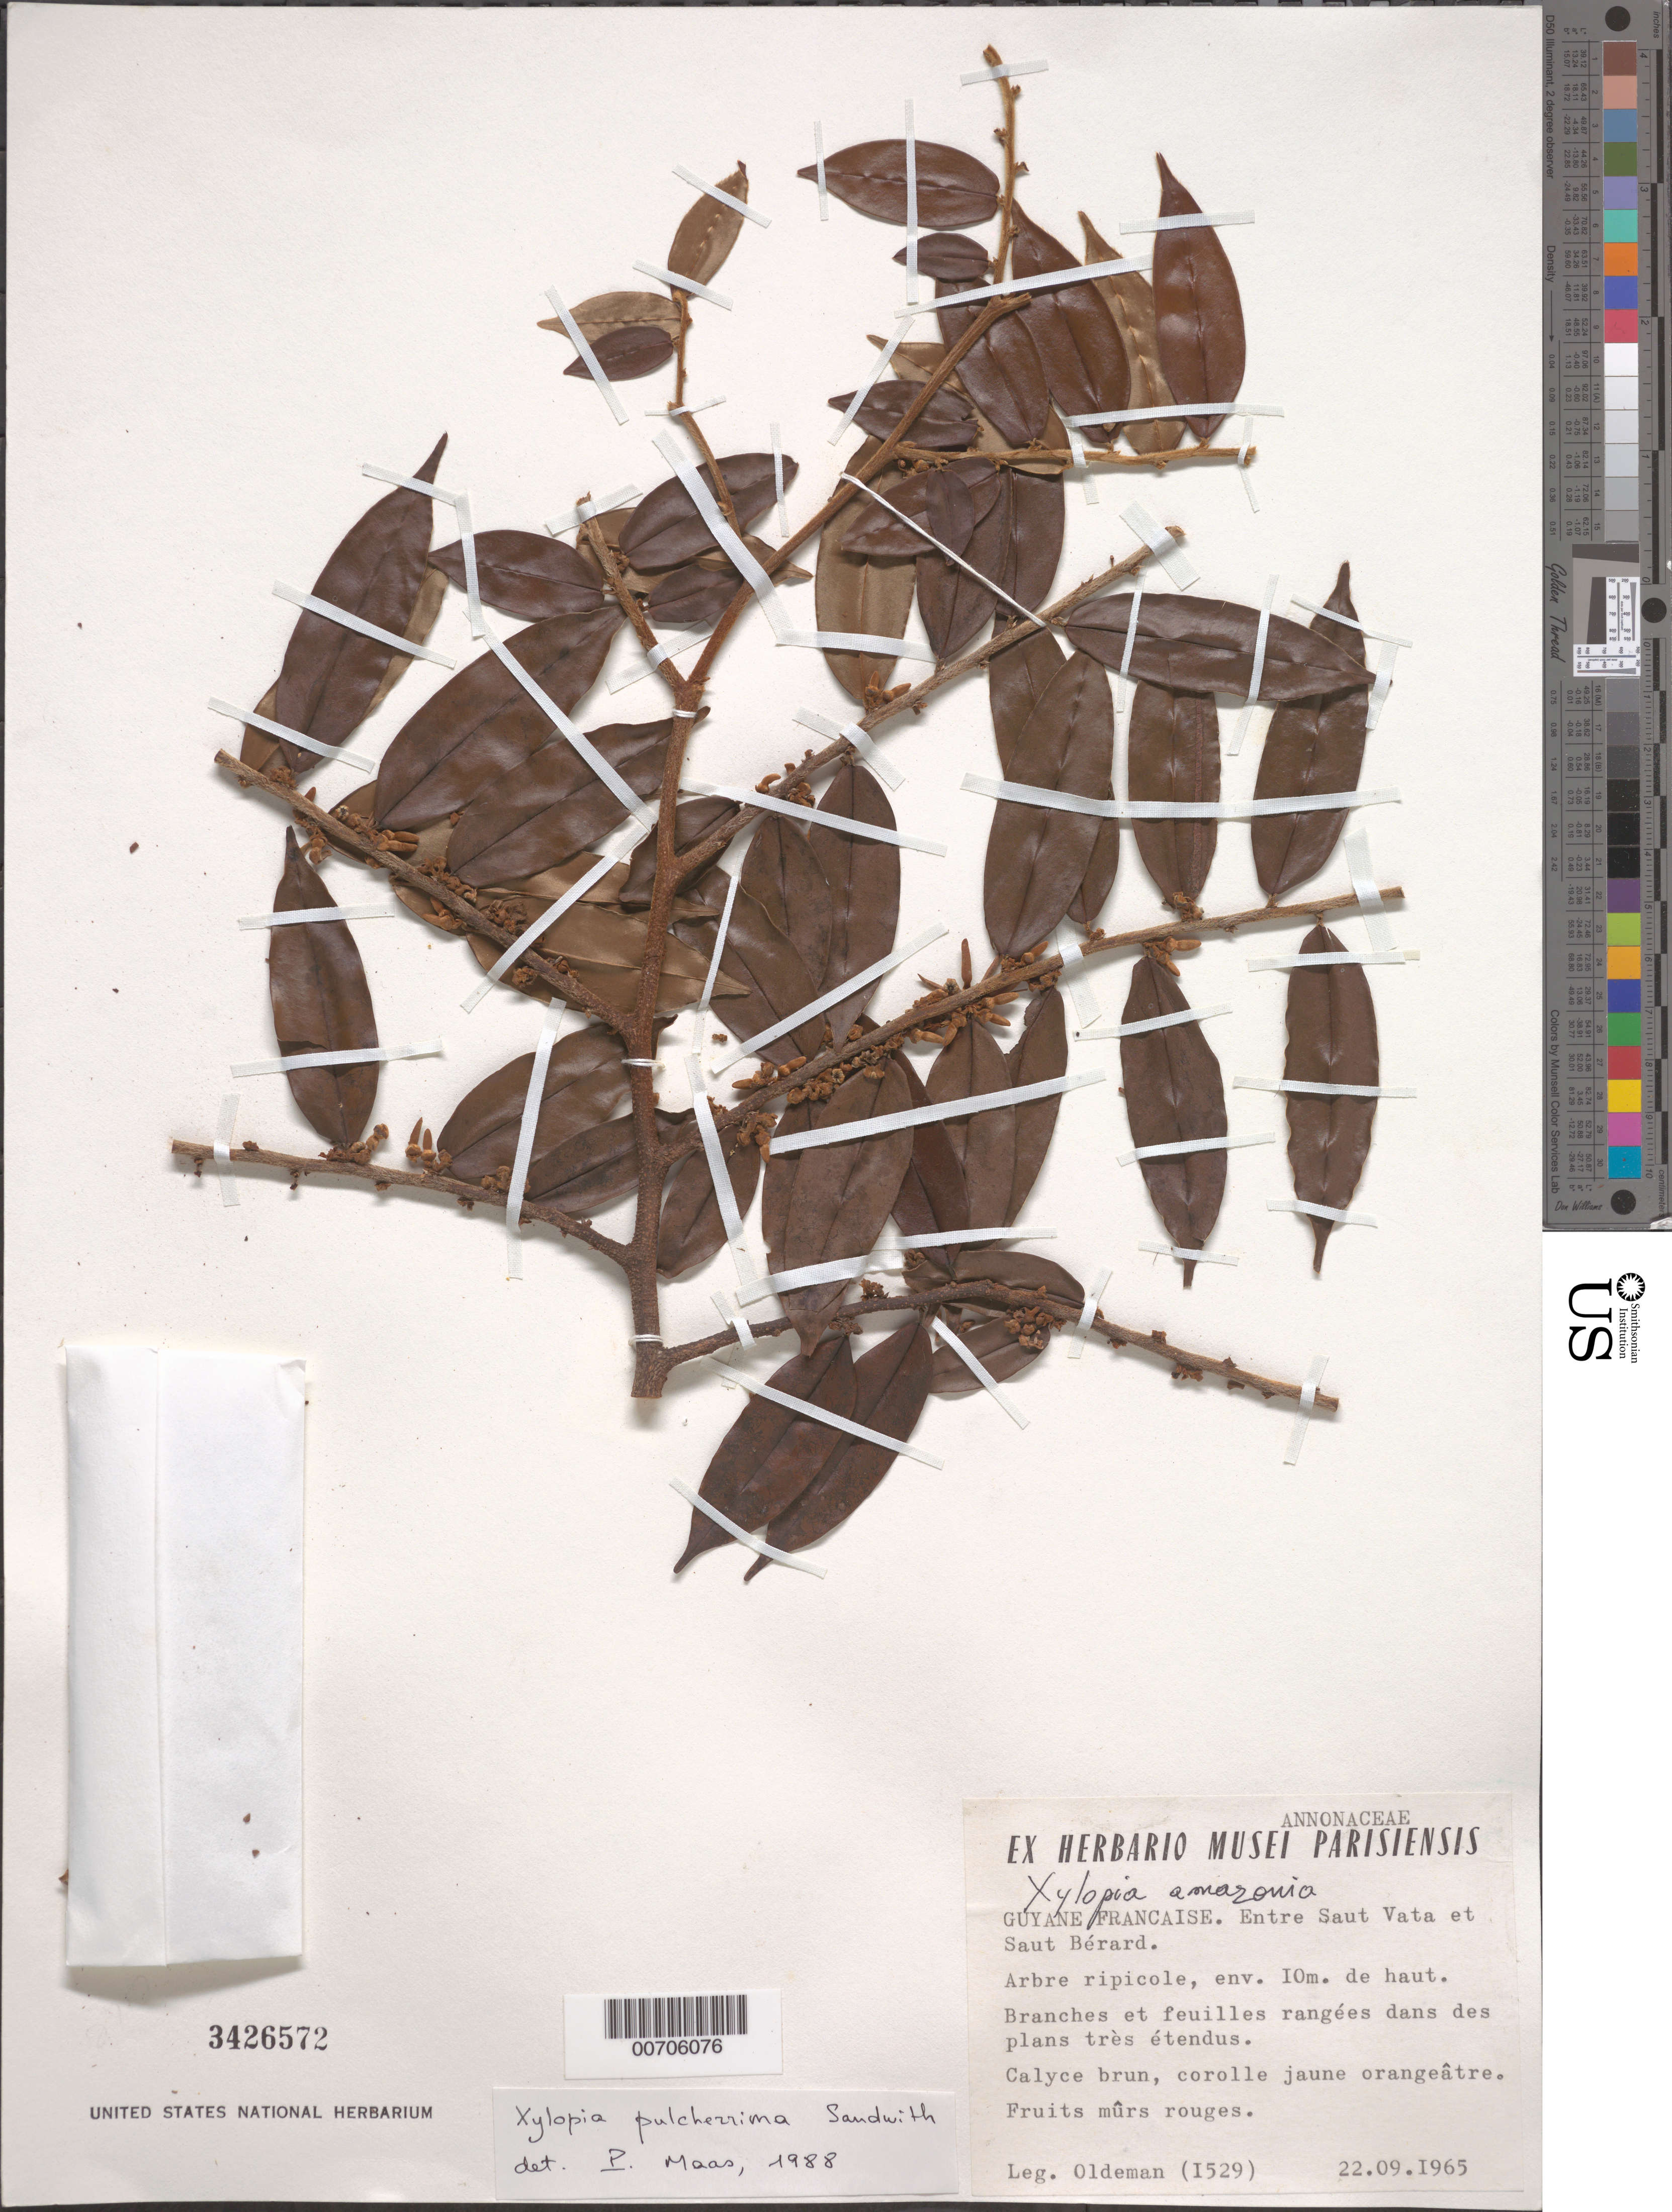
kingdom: Plantae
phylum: Tracheophyta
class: Magnoliopsida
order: Magnoliales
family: Annonaceae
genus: Xylopia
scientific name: Xylopia pulcherrima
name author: Sandwith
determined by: Maas, Paul J. M.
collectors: R. Oldeman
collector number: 1529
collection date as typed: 22-Sep-65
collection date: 1965-09-22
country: French Guiana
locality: Saut Vata to Saut Bérard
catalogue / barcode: US 3426572